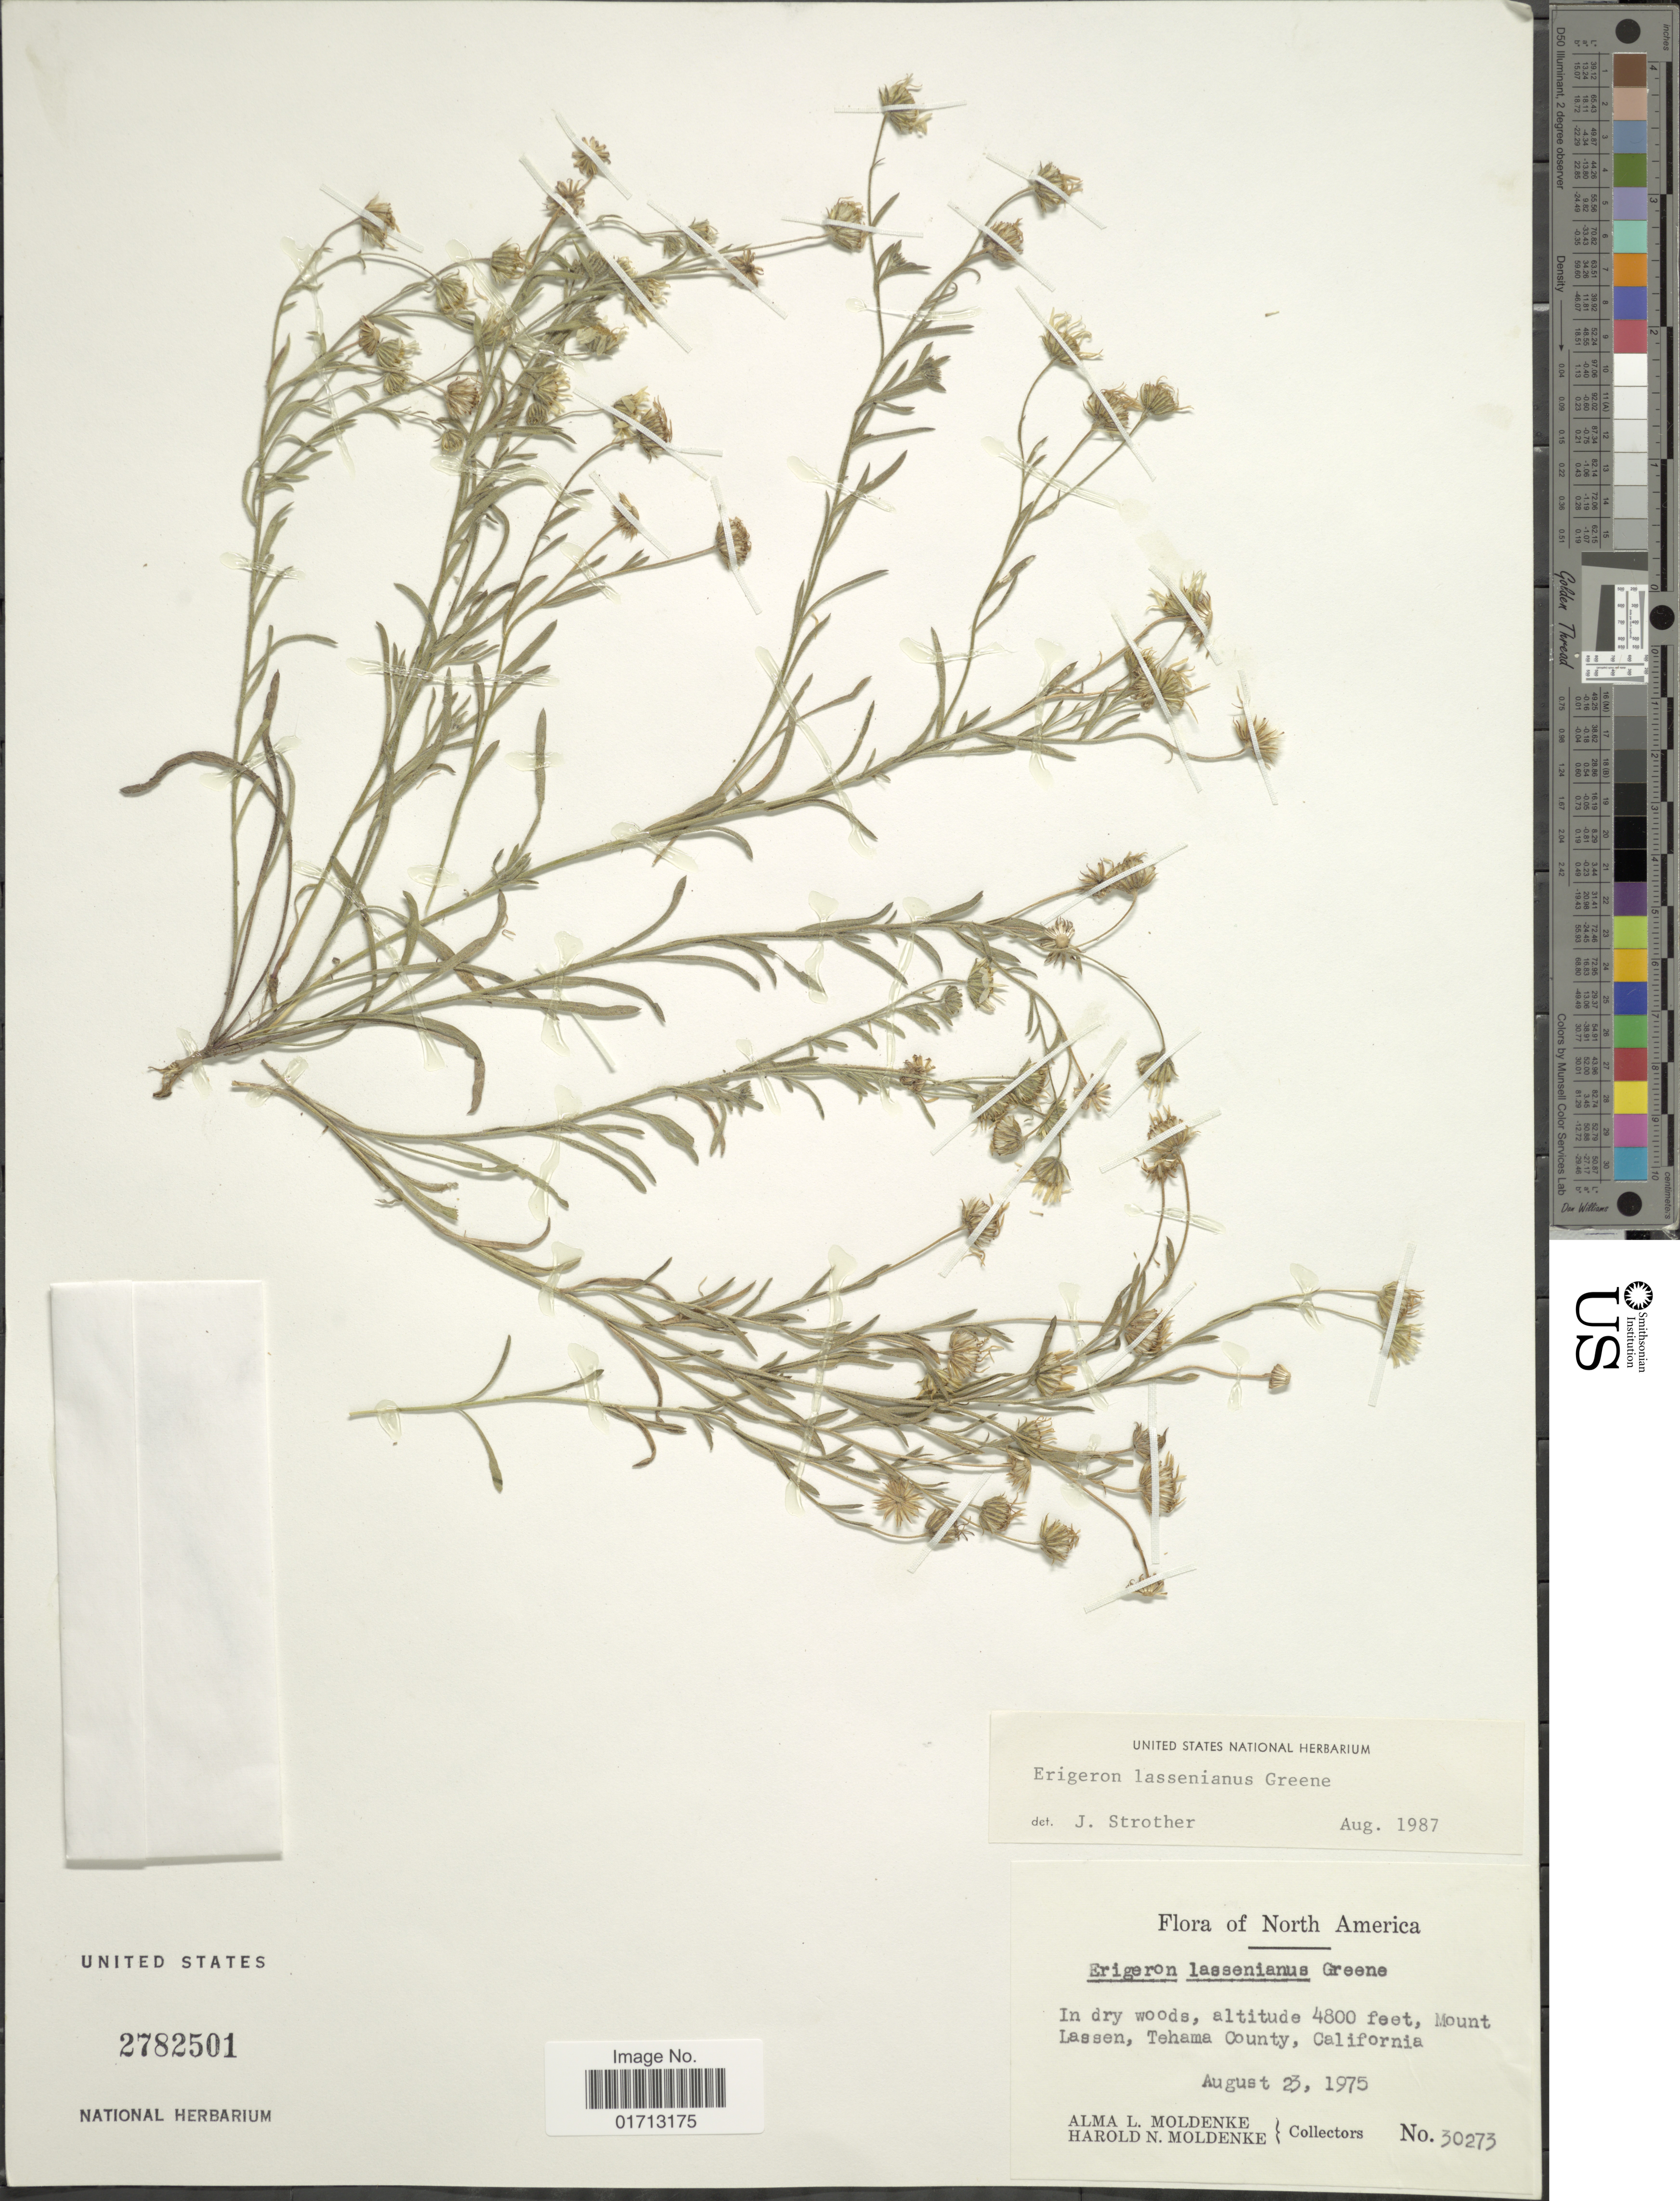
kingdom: Plantae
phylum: Tracheophyta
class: Magnoliopsida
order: Asterales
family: Asteraceae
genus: Erigeron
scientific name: Erigeron lassenianus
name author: Greene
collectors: A. L. Moldenke & H. N. Moldenke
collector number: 30273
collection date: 1975-08-23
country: United States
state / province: California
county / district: Tehama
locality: Mount Lassen, Tehama County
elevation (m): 1463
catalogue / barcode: US 2782501